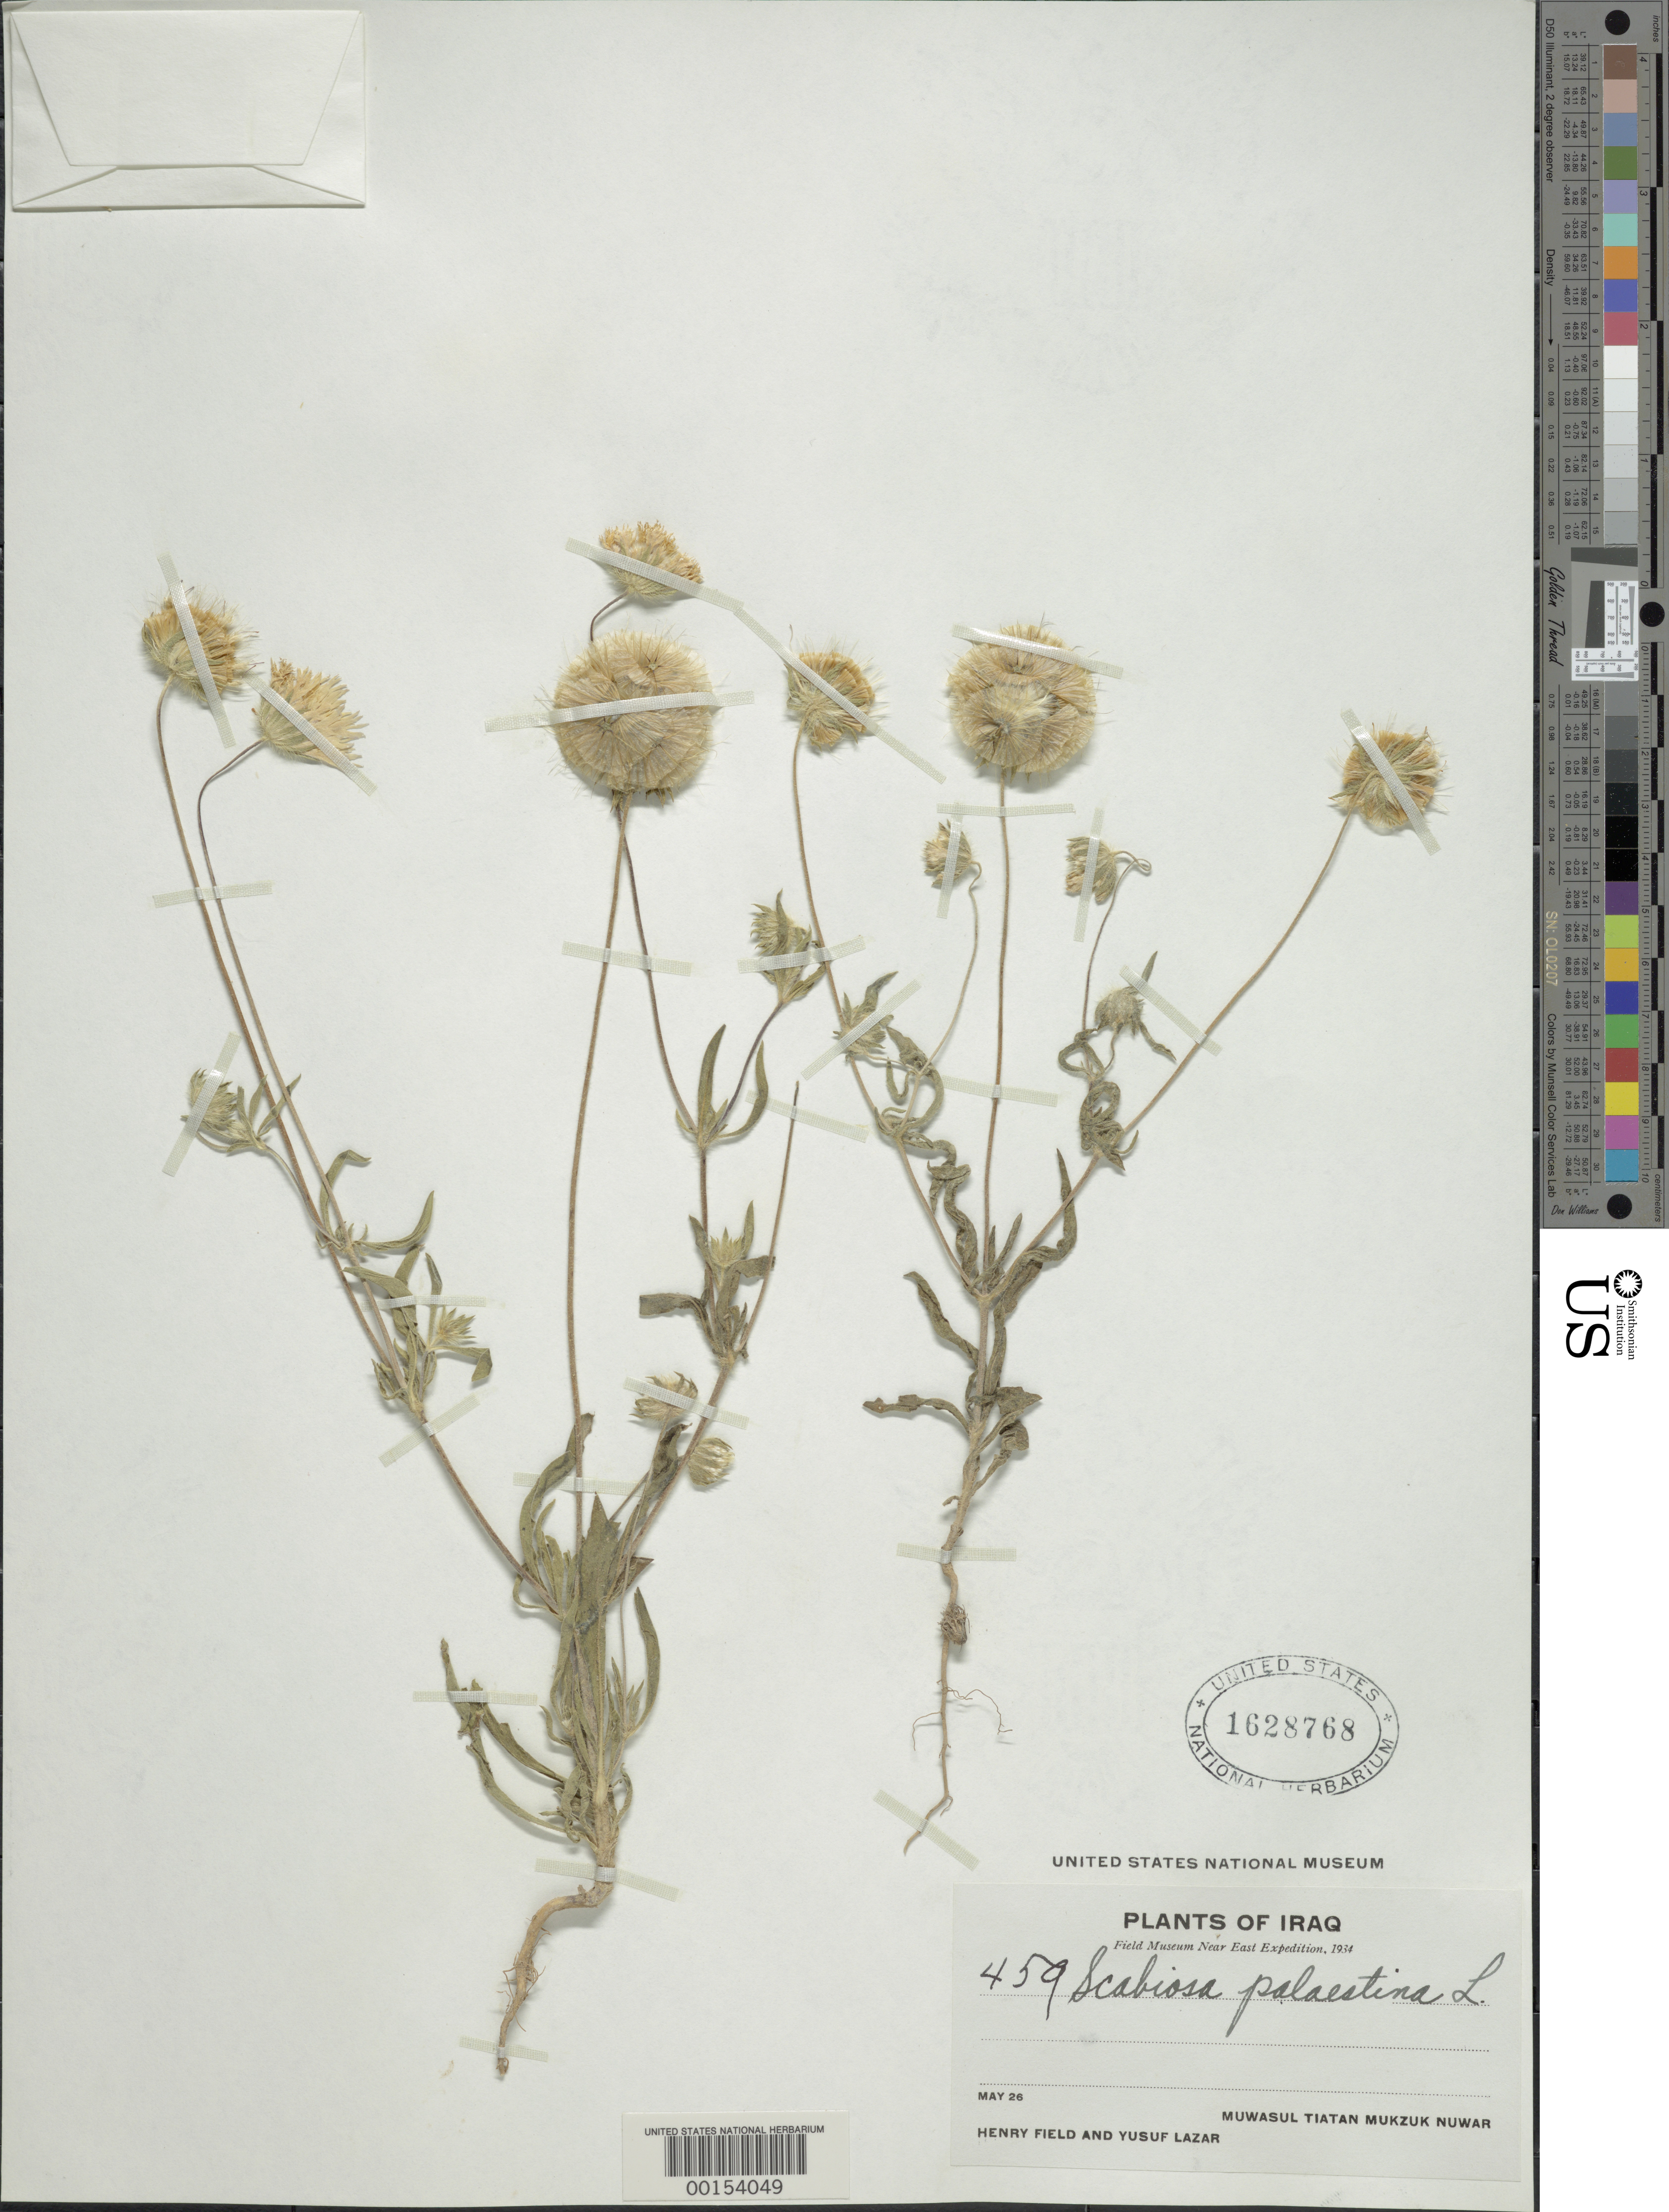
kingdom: Plantae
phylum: Tracheophyta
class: Magnoliopsida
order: Dipsacales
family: Caprifoliaceae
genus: Scabiosa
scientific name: Scabiosa palaestina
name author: L.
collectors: H. Field & Y. Lazar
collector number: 459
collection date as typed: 26 May 1934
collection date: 1934-05-26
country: Iraq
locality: Muwasul Tiatan Mukzuk Nuwar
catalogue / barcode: US 1628768